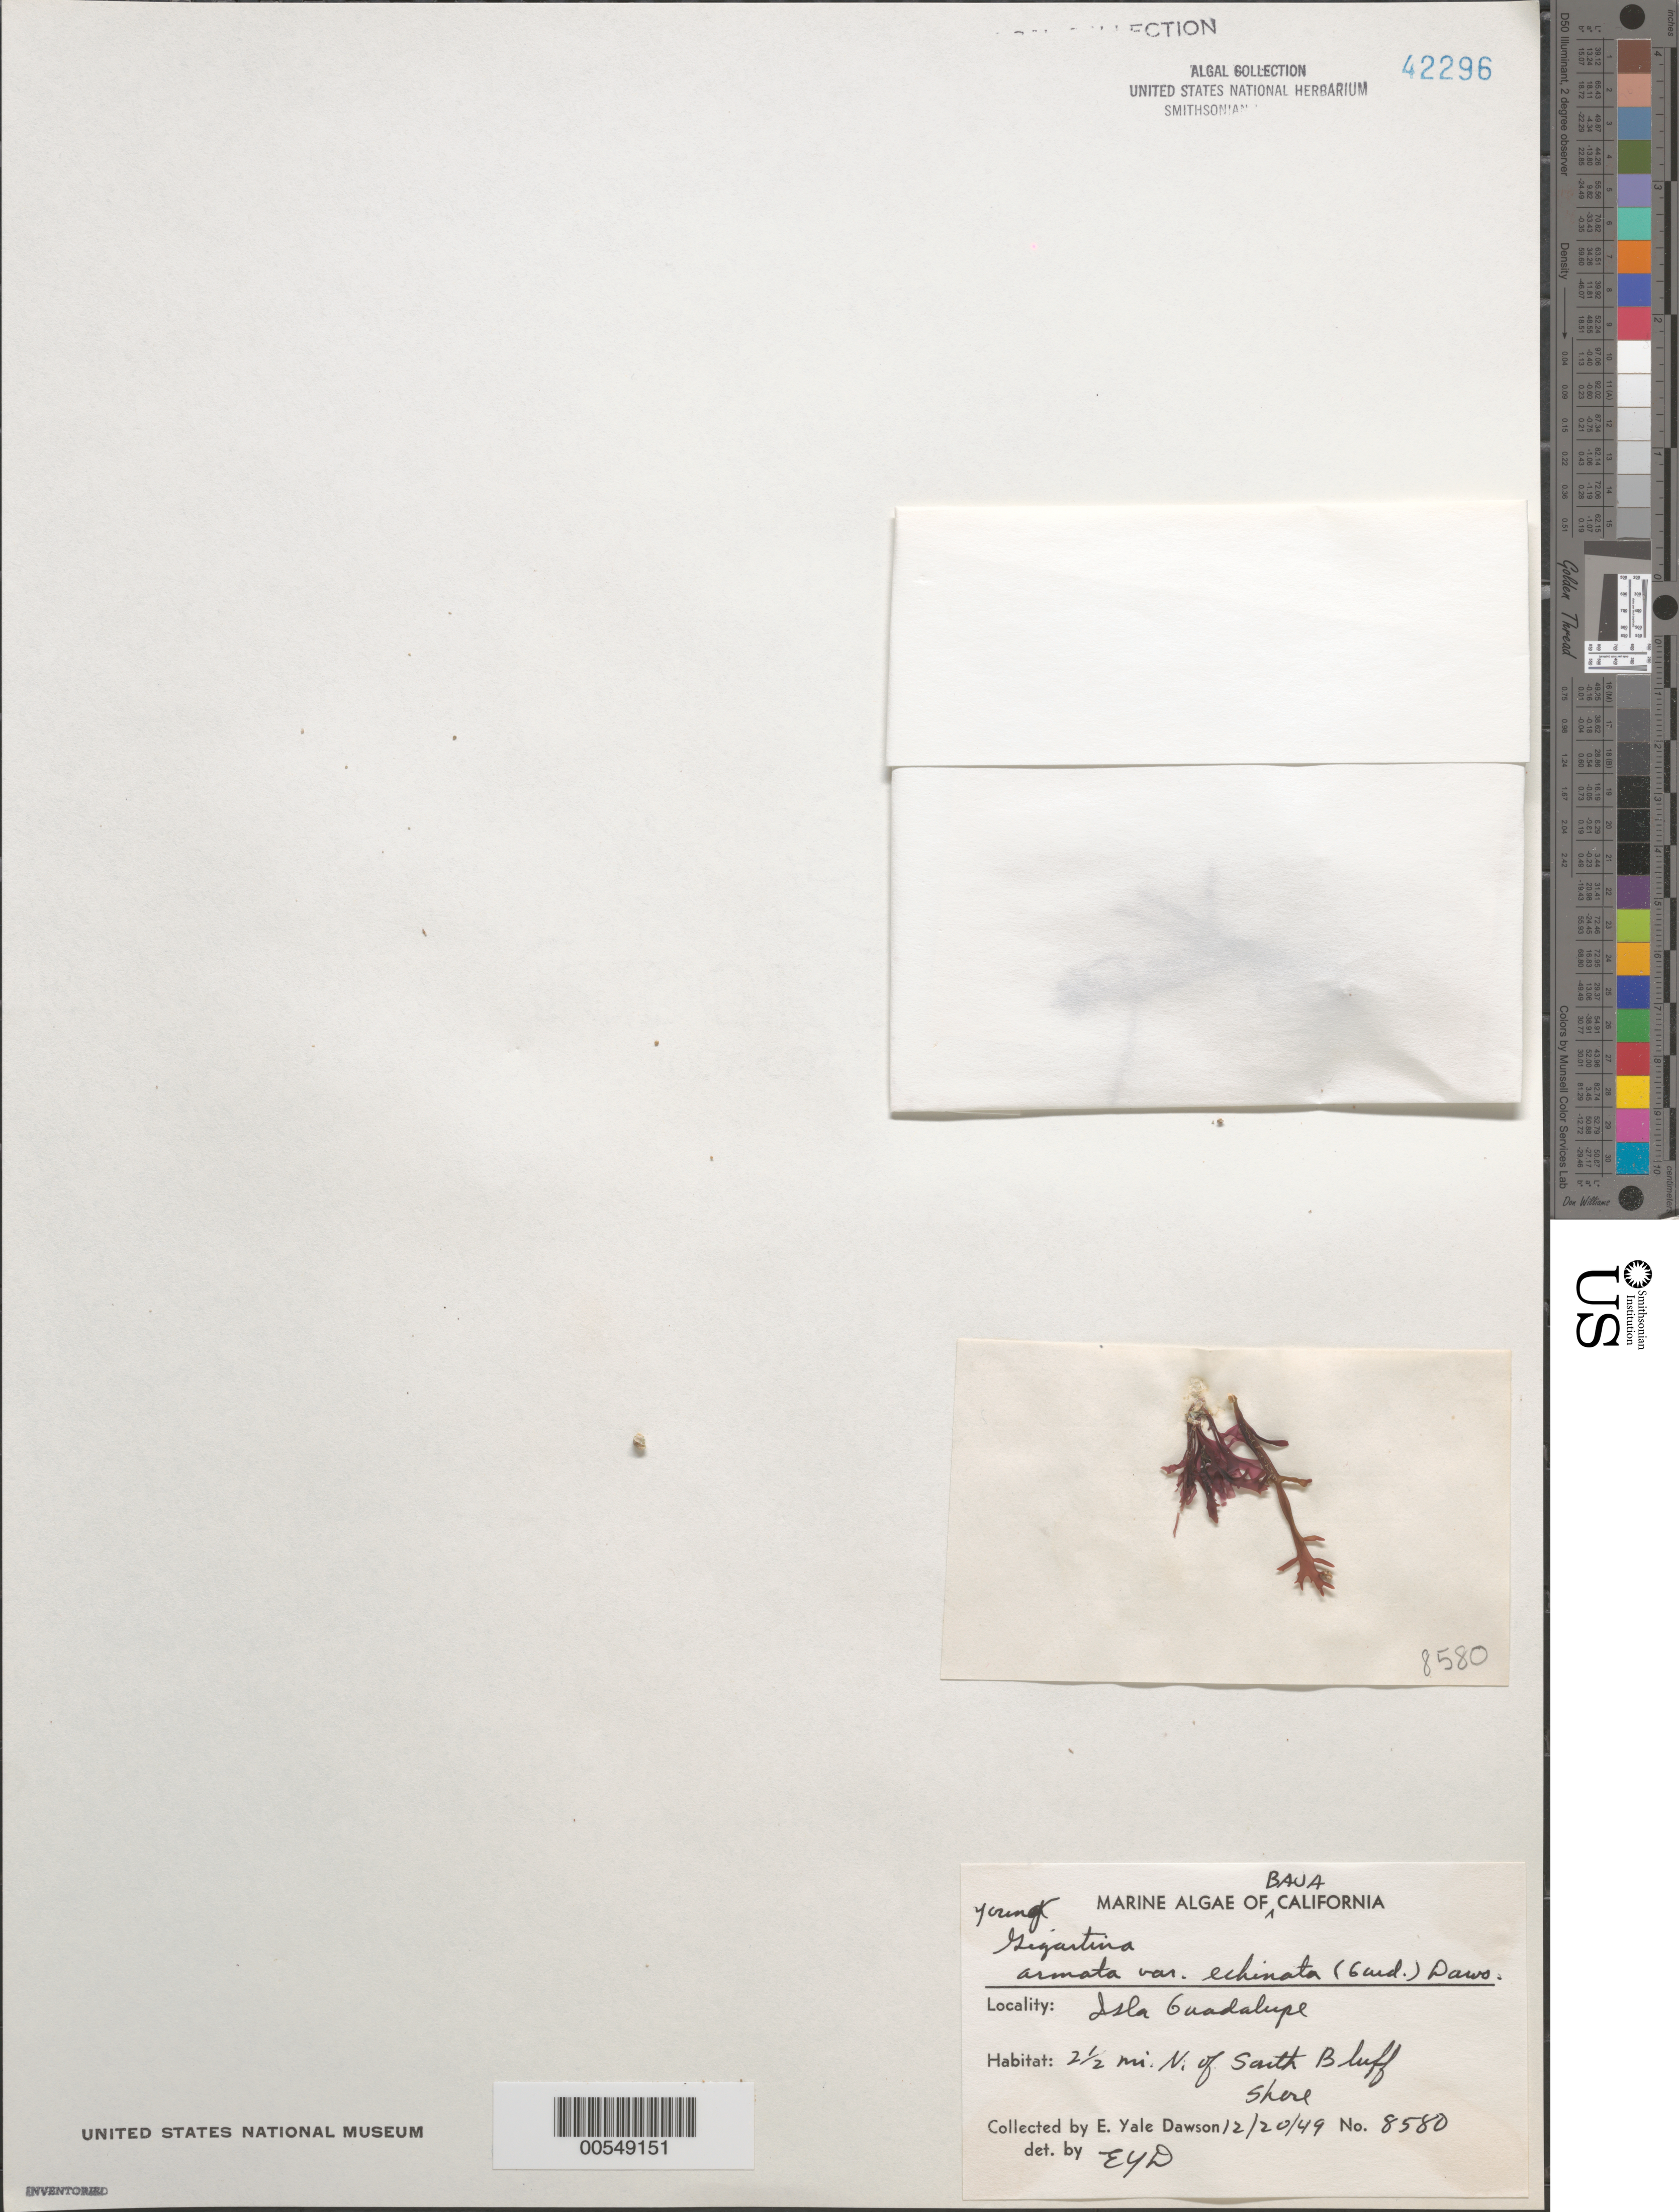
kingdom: Plantae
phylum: Rhodophyta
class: Florideophyceae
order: Gigartinales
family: Gigartinaceae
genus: Chondracanthus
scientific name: Chondracanthus spinosus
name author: (Kütz.) Guiry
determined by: Algae name updating Project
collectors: E. Y. Dawson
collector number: EYD 8580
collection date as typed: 20 Dec 1949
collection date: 1949-12-20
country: Mexico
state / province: Baja California Norte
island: Isla Guadalupe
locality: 2.5 miles north of South Bluff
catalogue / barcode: US 42296